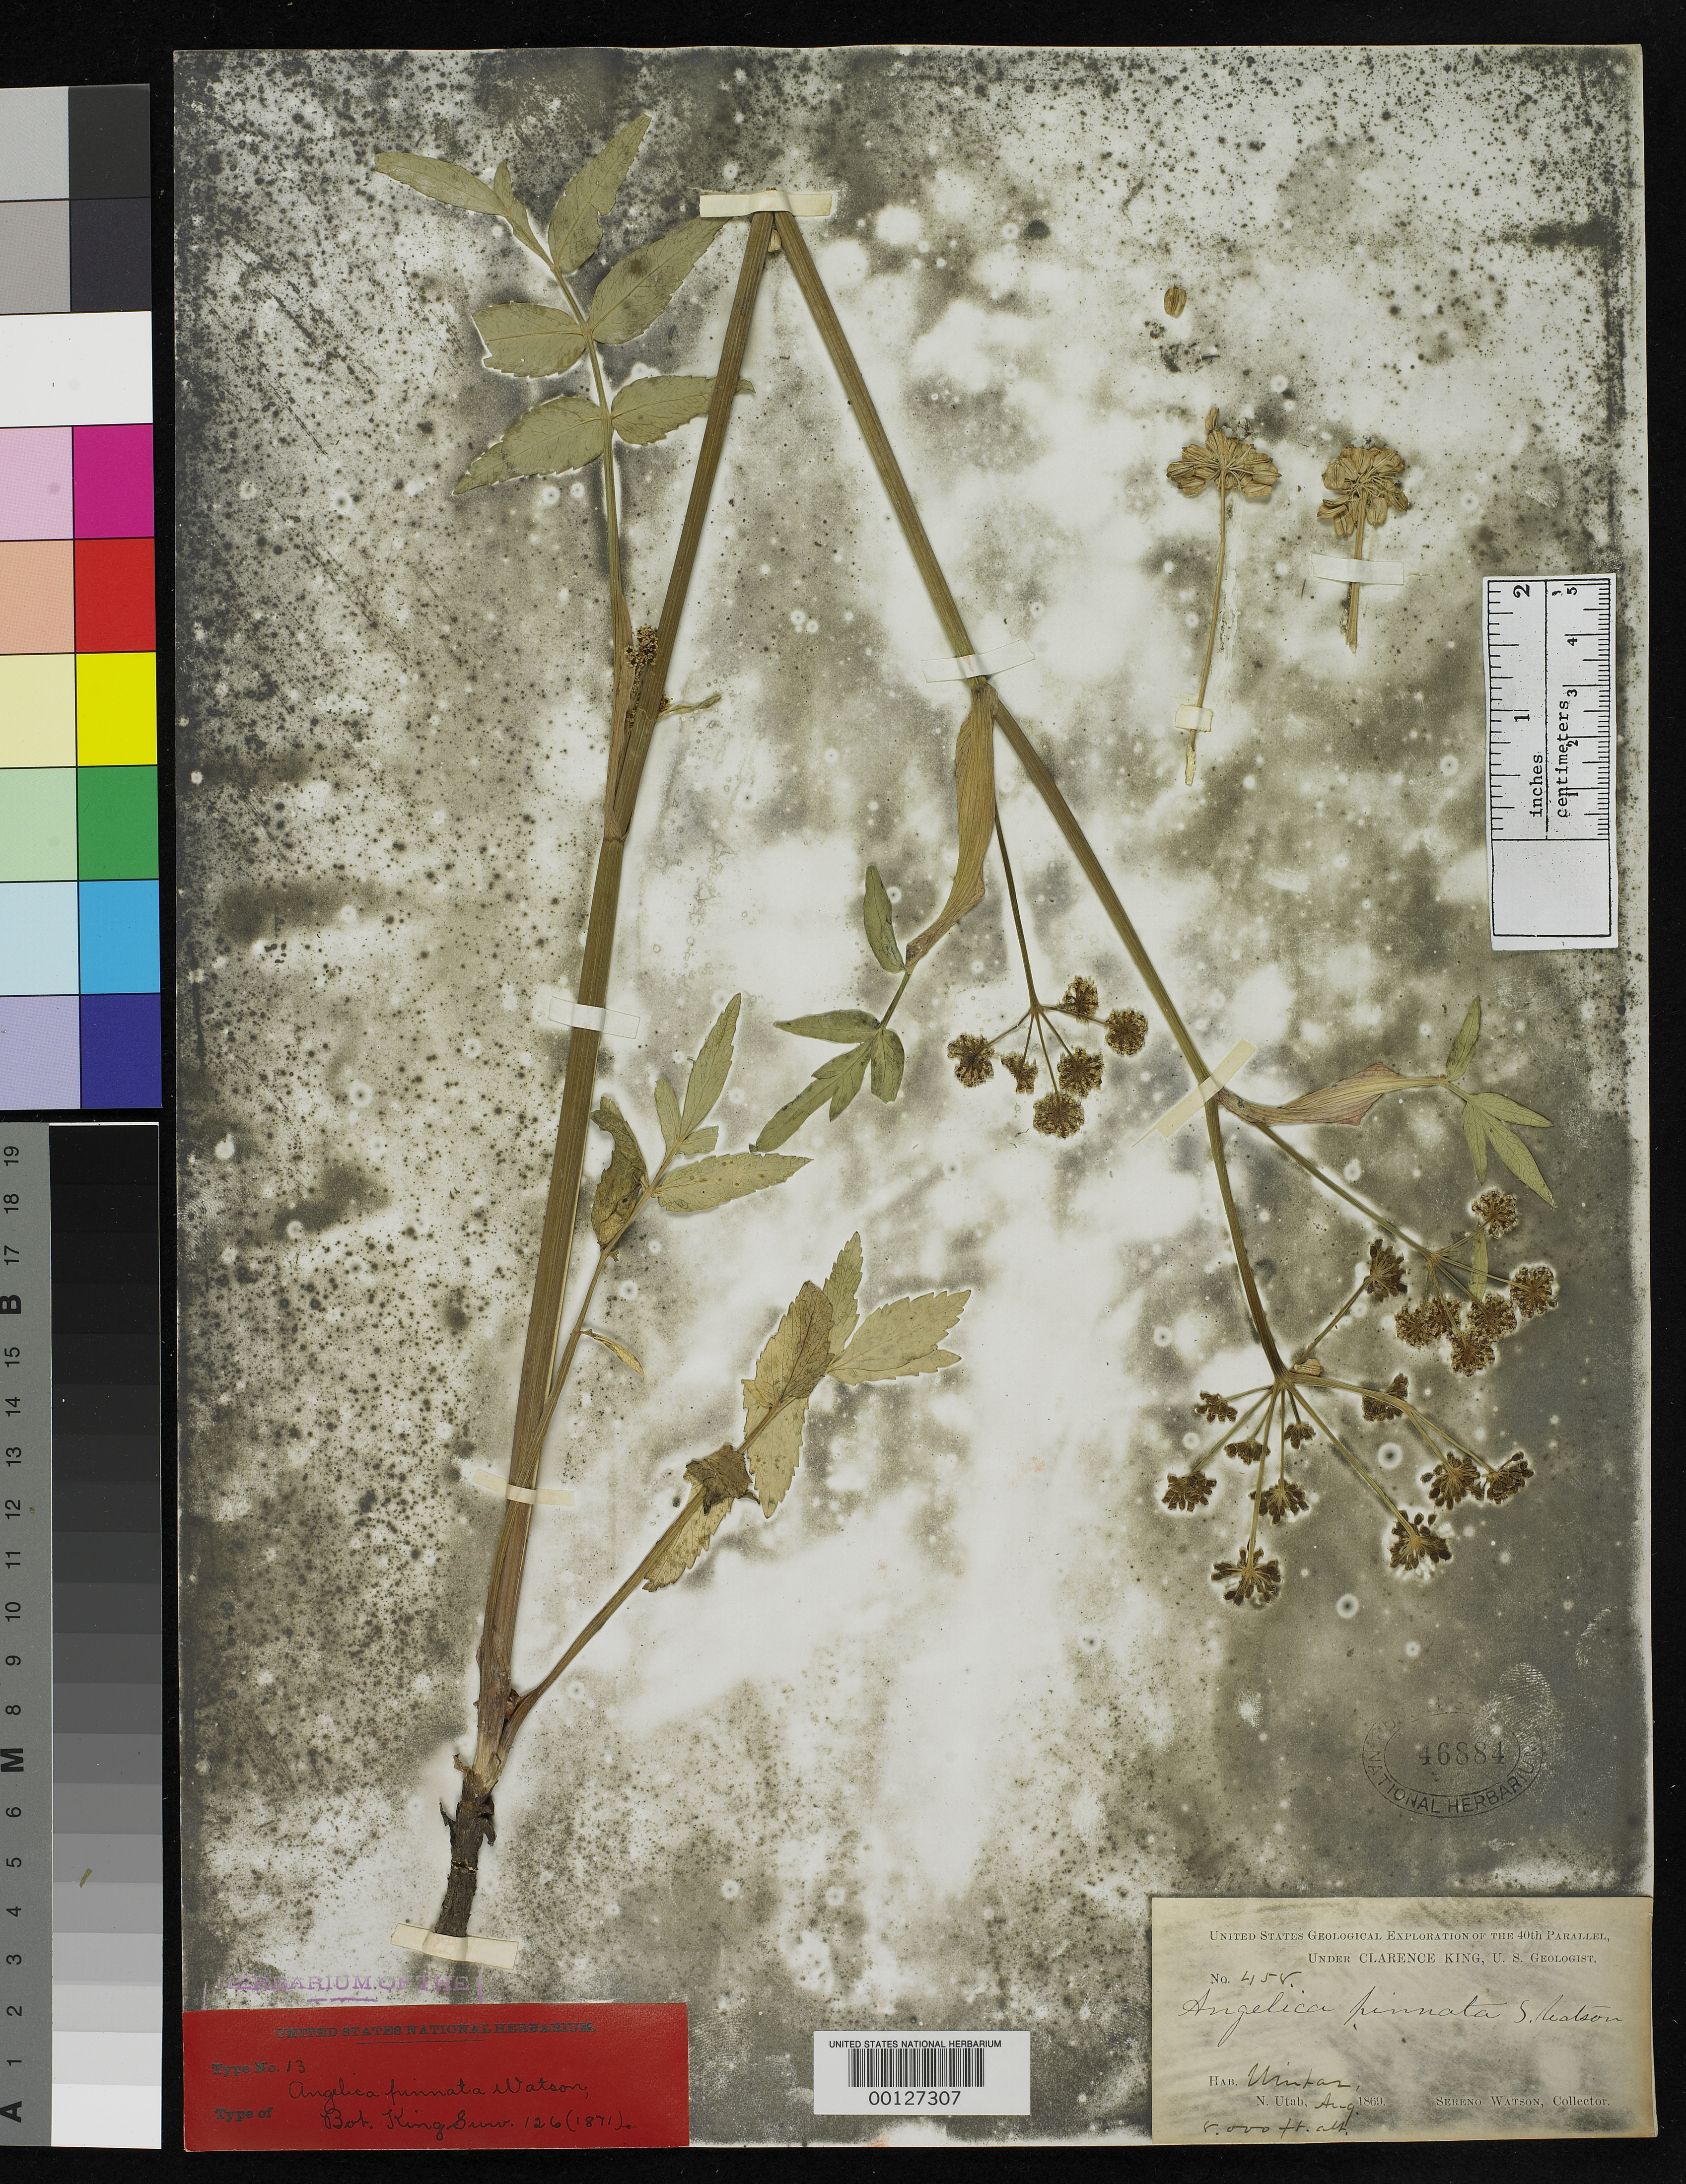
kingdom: Plantae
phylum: Tracheophyta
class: Magnoliopsida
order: Apiales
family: Apiaceae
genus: Angelica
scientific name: Angelica pinnata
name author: S. Watson in C. King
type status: Syntype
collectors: S. Watson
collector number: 458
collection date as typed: Jul 1869 to -- Aug 1869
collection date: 1869-07/1869-08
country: United States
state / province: Utah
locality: Uinta Mountains.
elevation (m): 2438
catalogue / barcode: US 46884